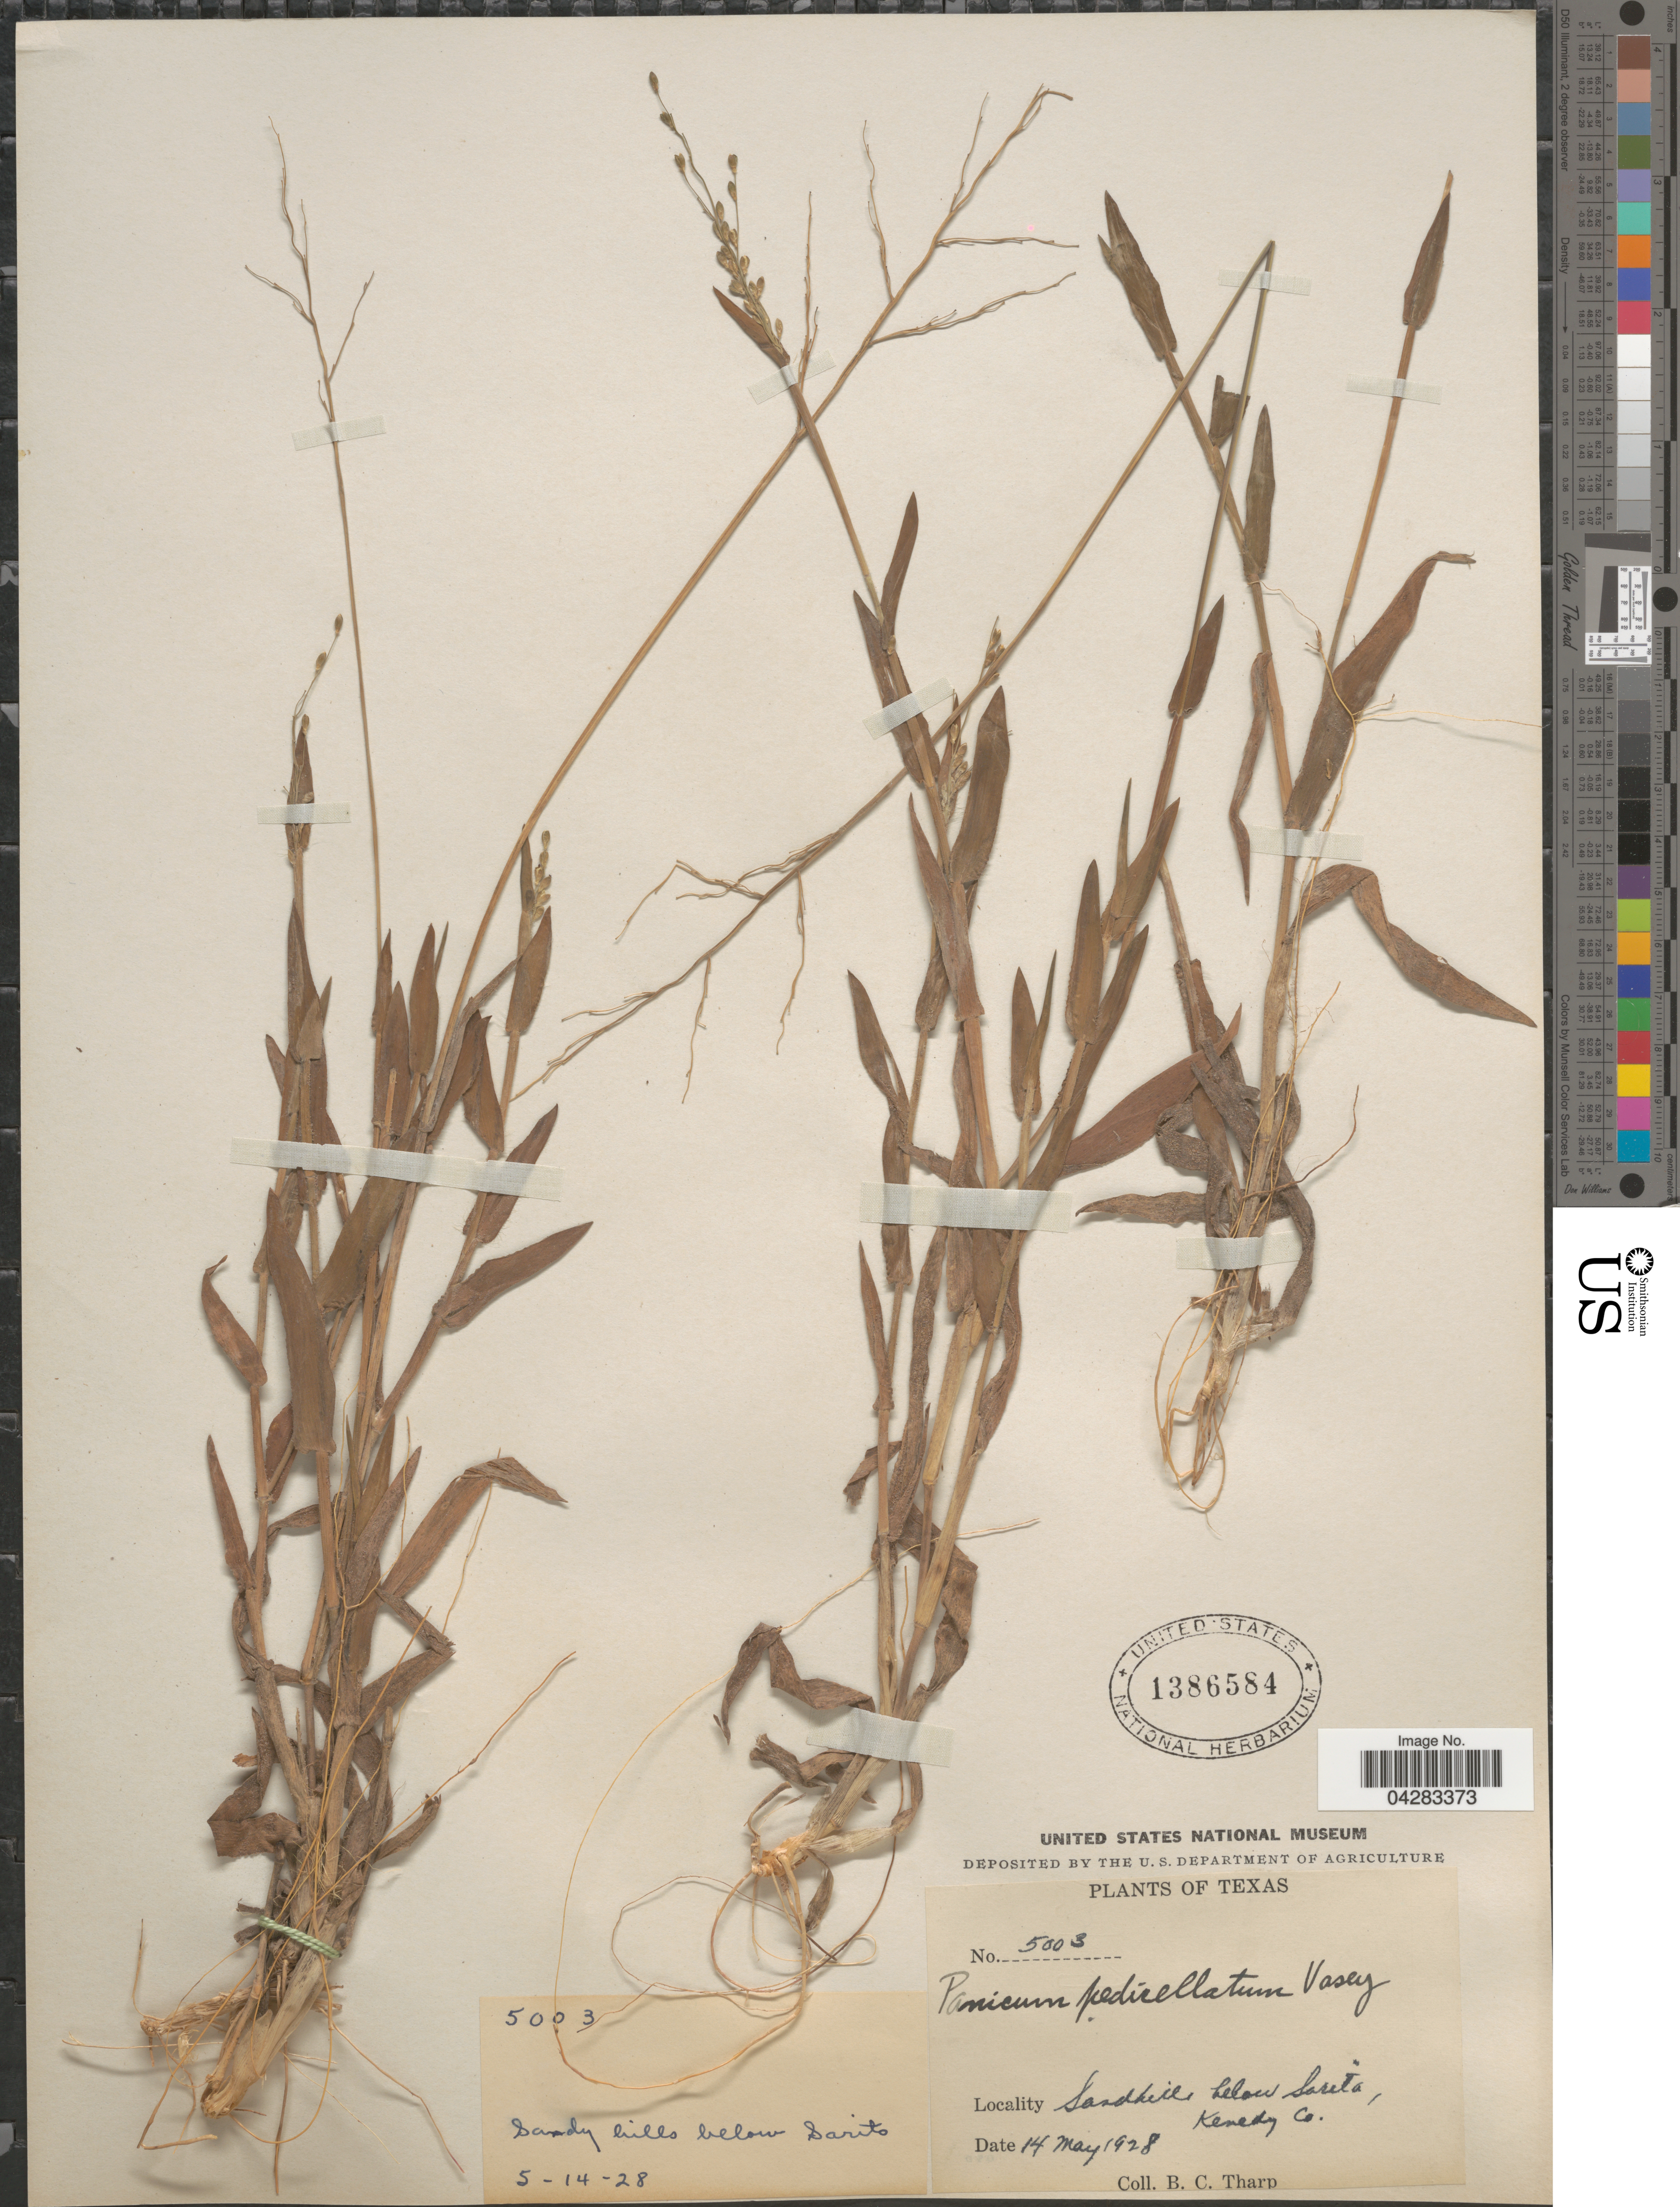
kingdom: Plantae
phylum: Tracheophyta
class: Liliopsida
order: Poales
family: Poaceae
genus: Dichanthelium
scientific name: Dichanthelium nodatum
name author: (Hitchc. & Chase) Gould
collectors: B. C. Tharp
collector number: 5003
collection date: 1928-05-14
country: United States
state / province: Texas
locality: Sandhills, below Sarita, Kenedy Co.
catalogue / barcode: US 1386584